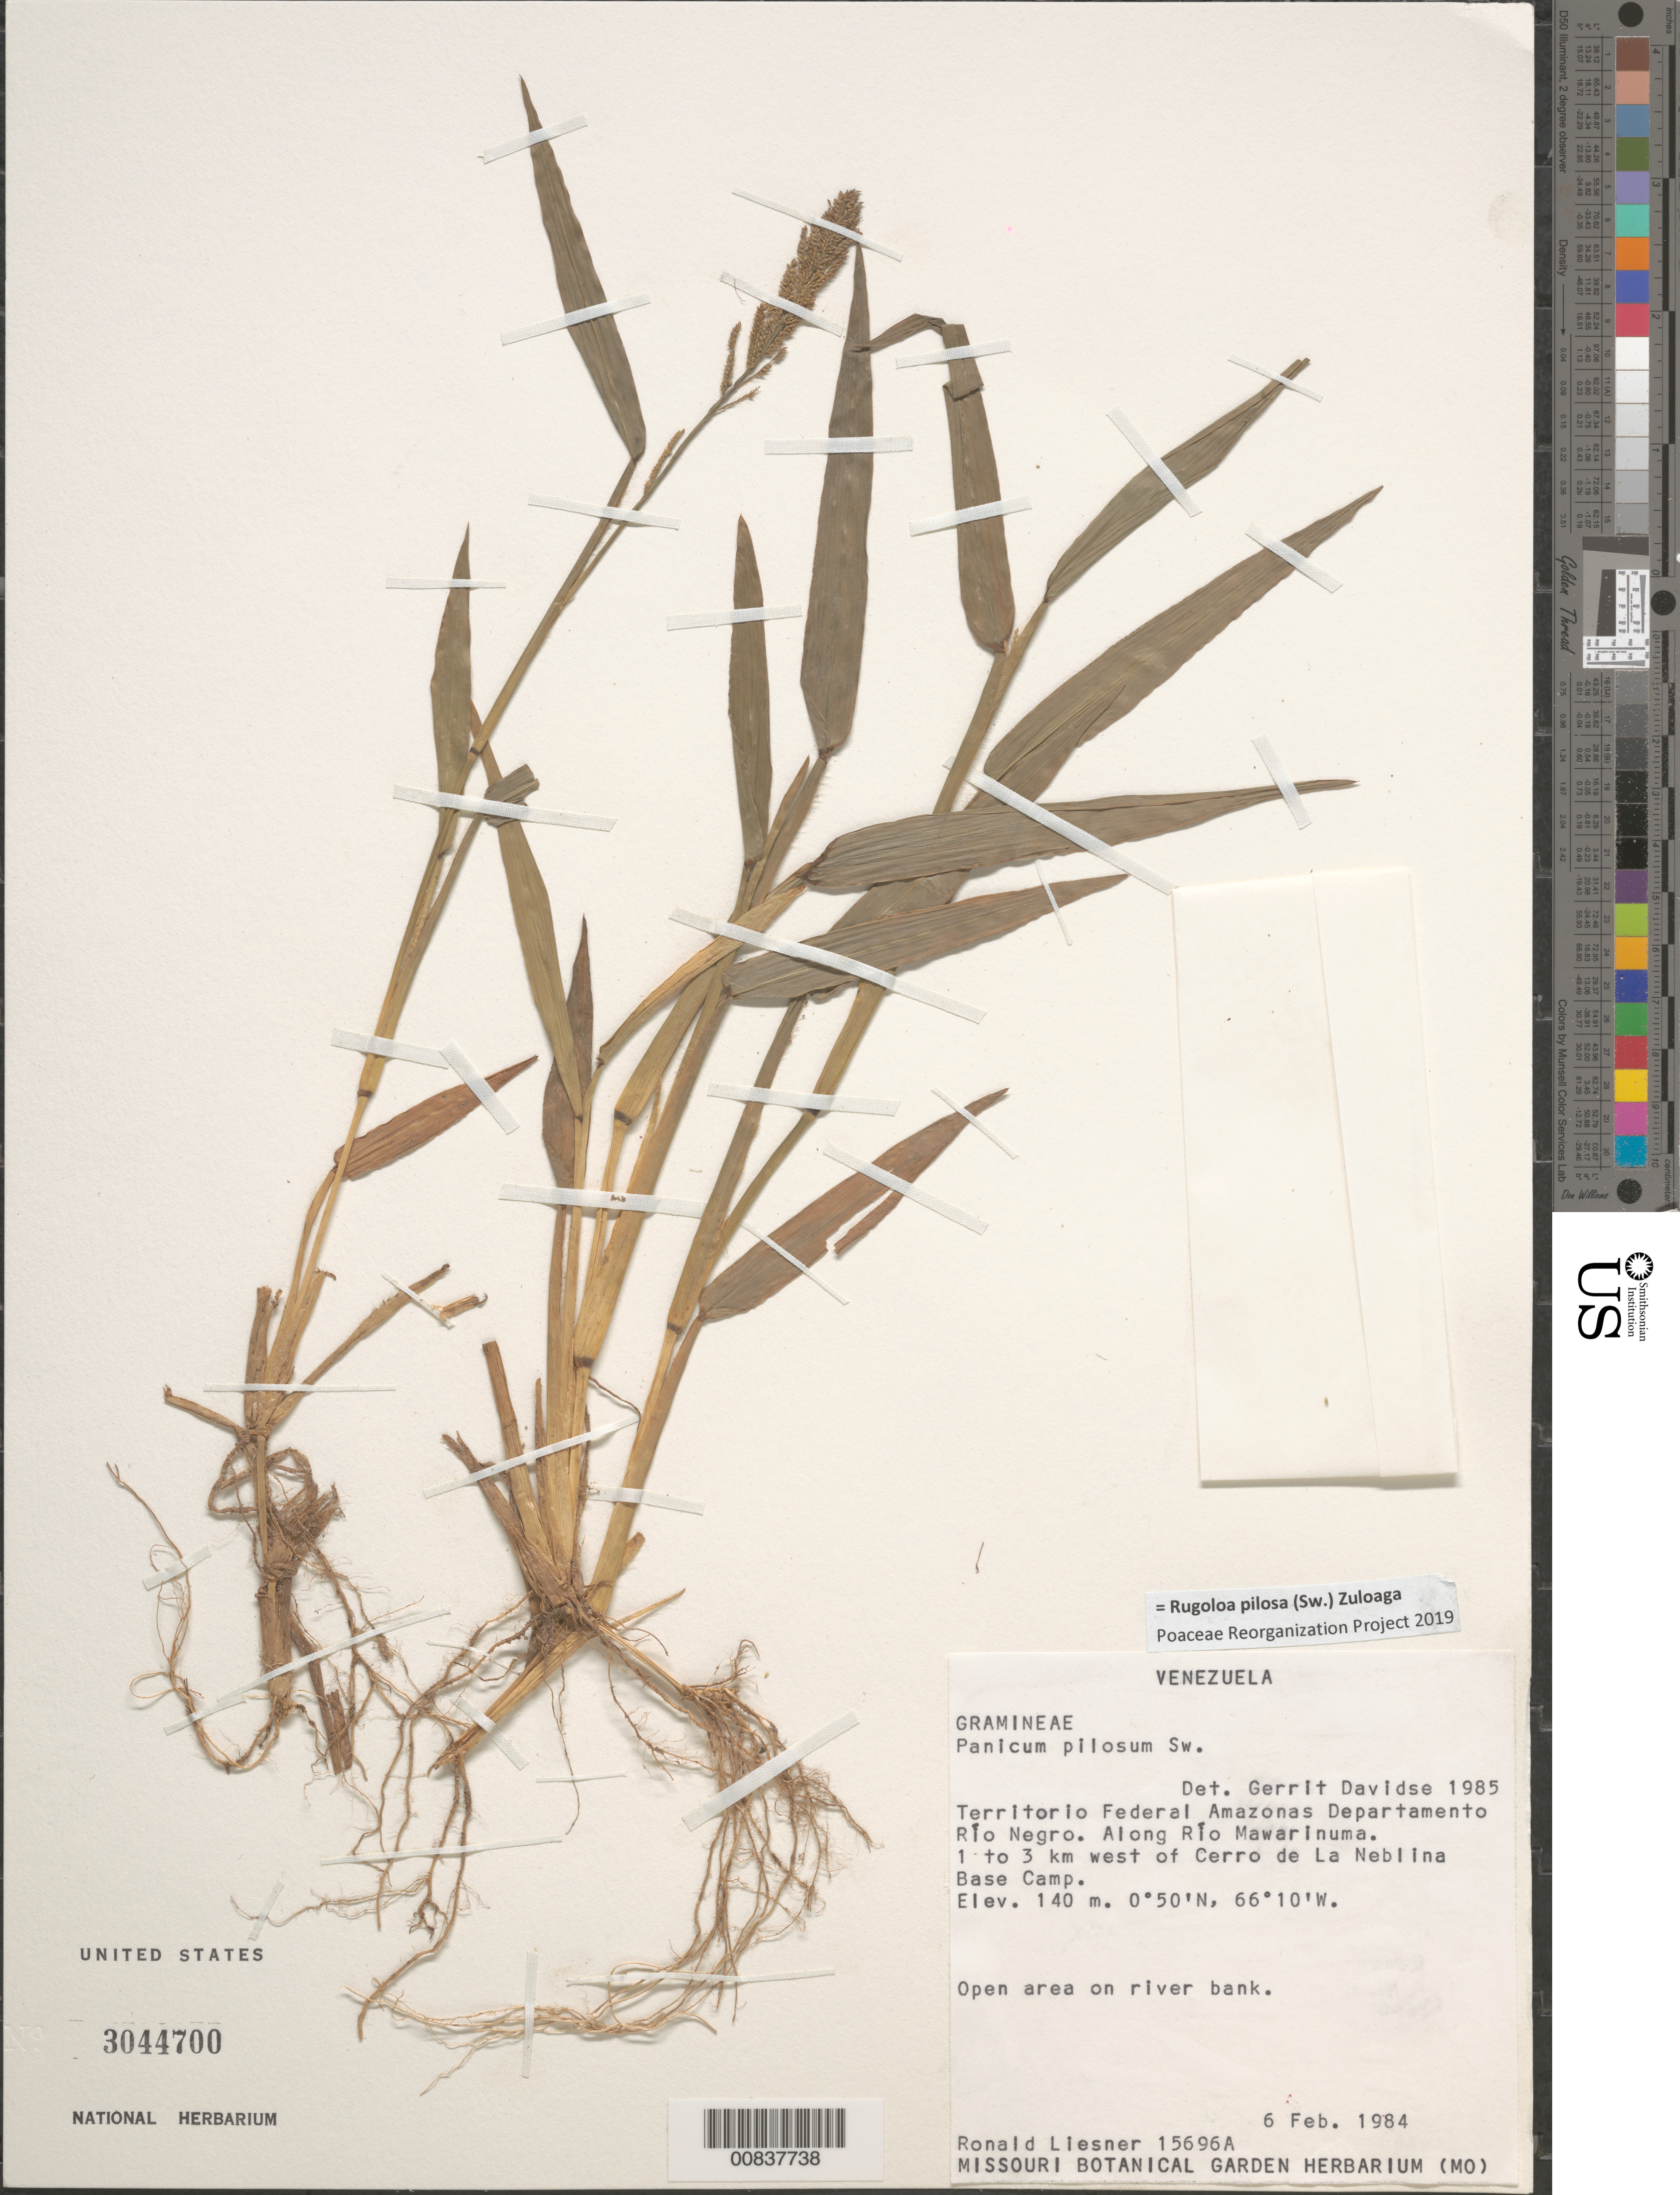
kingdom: Plantae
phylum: Tracheophyta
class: Liliopsida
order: Poales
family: Poaceae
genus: Panicum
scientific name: Panicum pilosum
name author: Sw.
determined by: Davidse, Gerrit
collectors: R. L. Liesner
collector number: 15696 A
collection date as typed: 6-Feb-84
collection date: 1984-02-06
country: Venezuela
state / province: Amazonas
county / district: Río Negro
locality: Río Mawarinuma, 1-3 km W of Cerro de La Neblina Base Camp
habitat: Open area on river bank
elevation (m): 140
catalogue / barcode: US 3044700